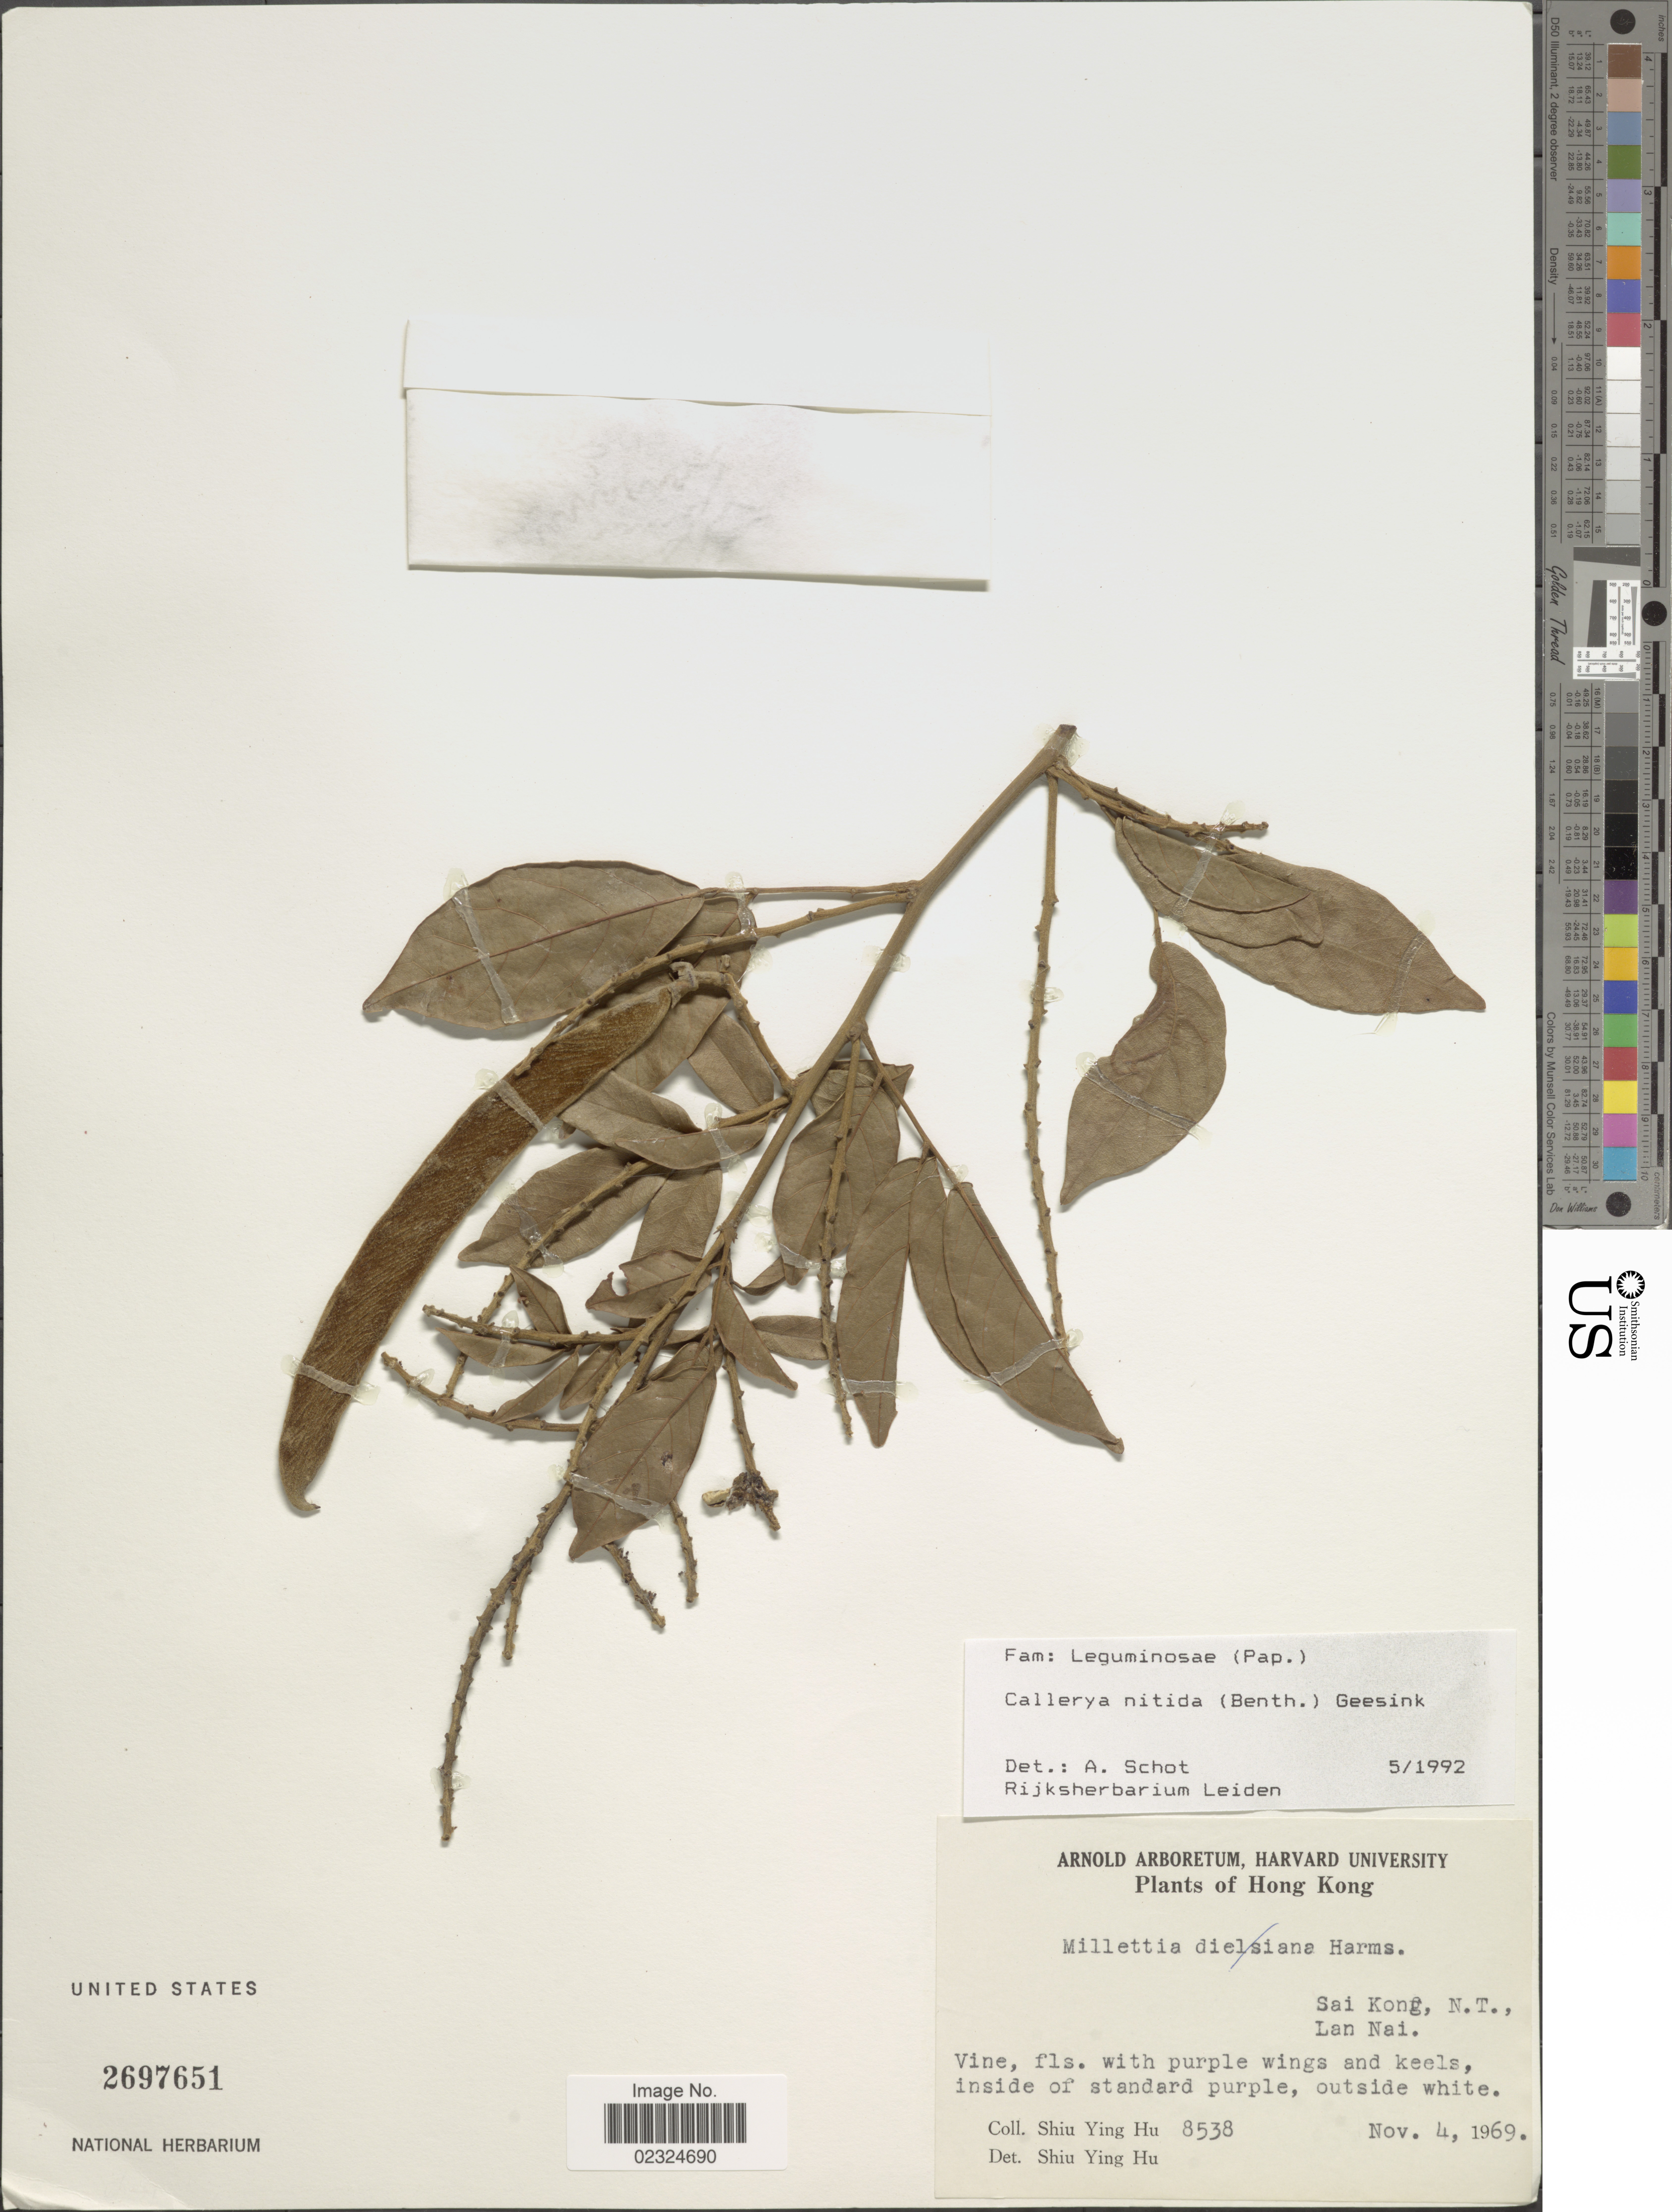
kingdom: Plantae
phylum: Tracheophyta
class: Magnoliopsida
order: Fabales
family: Fabaceae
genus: Callerya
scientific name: Callerya nitida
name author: (Benth.) R. Geesink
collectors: S. Y. Hu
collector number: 8538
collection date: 1969-11-04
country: China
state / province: Hong Kong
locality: Sai Kong, N. T. Lan Nai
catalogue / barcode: US 2697641